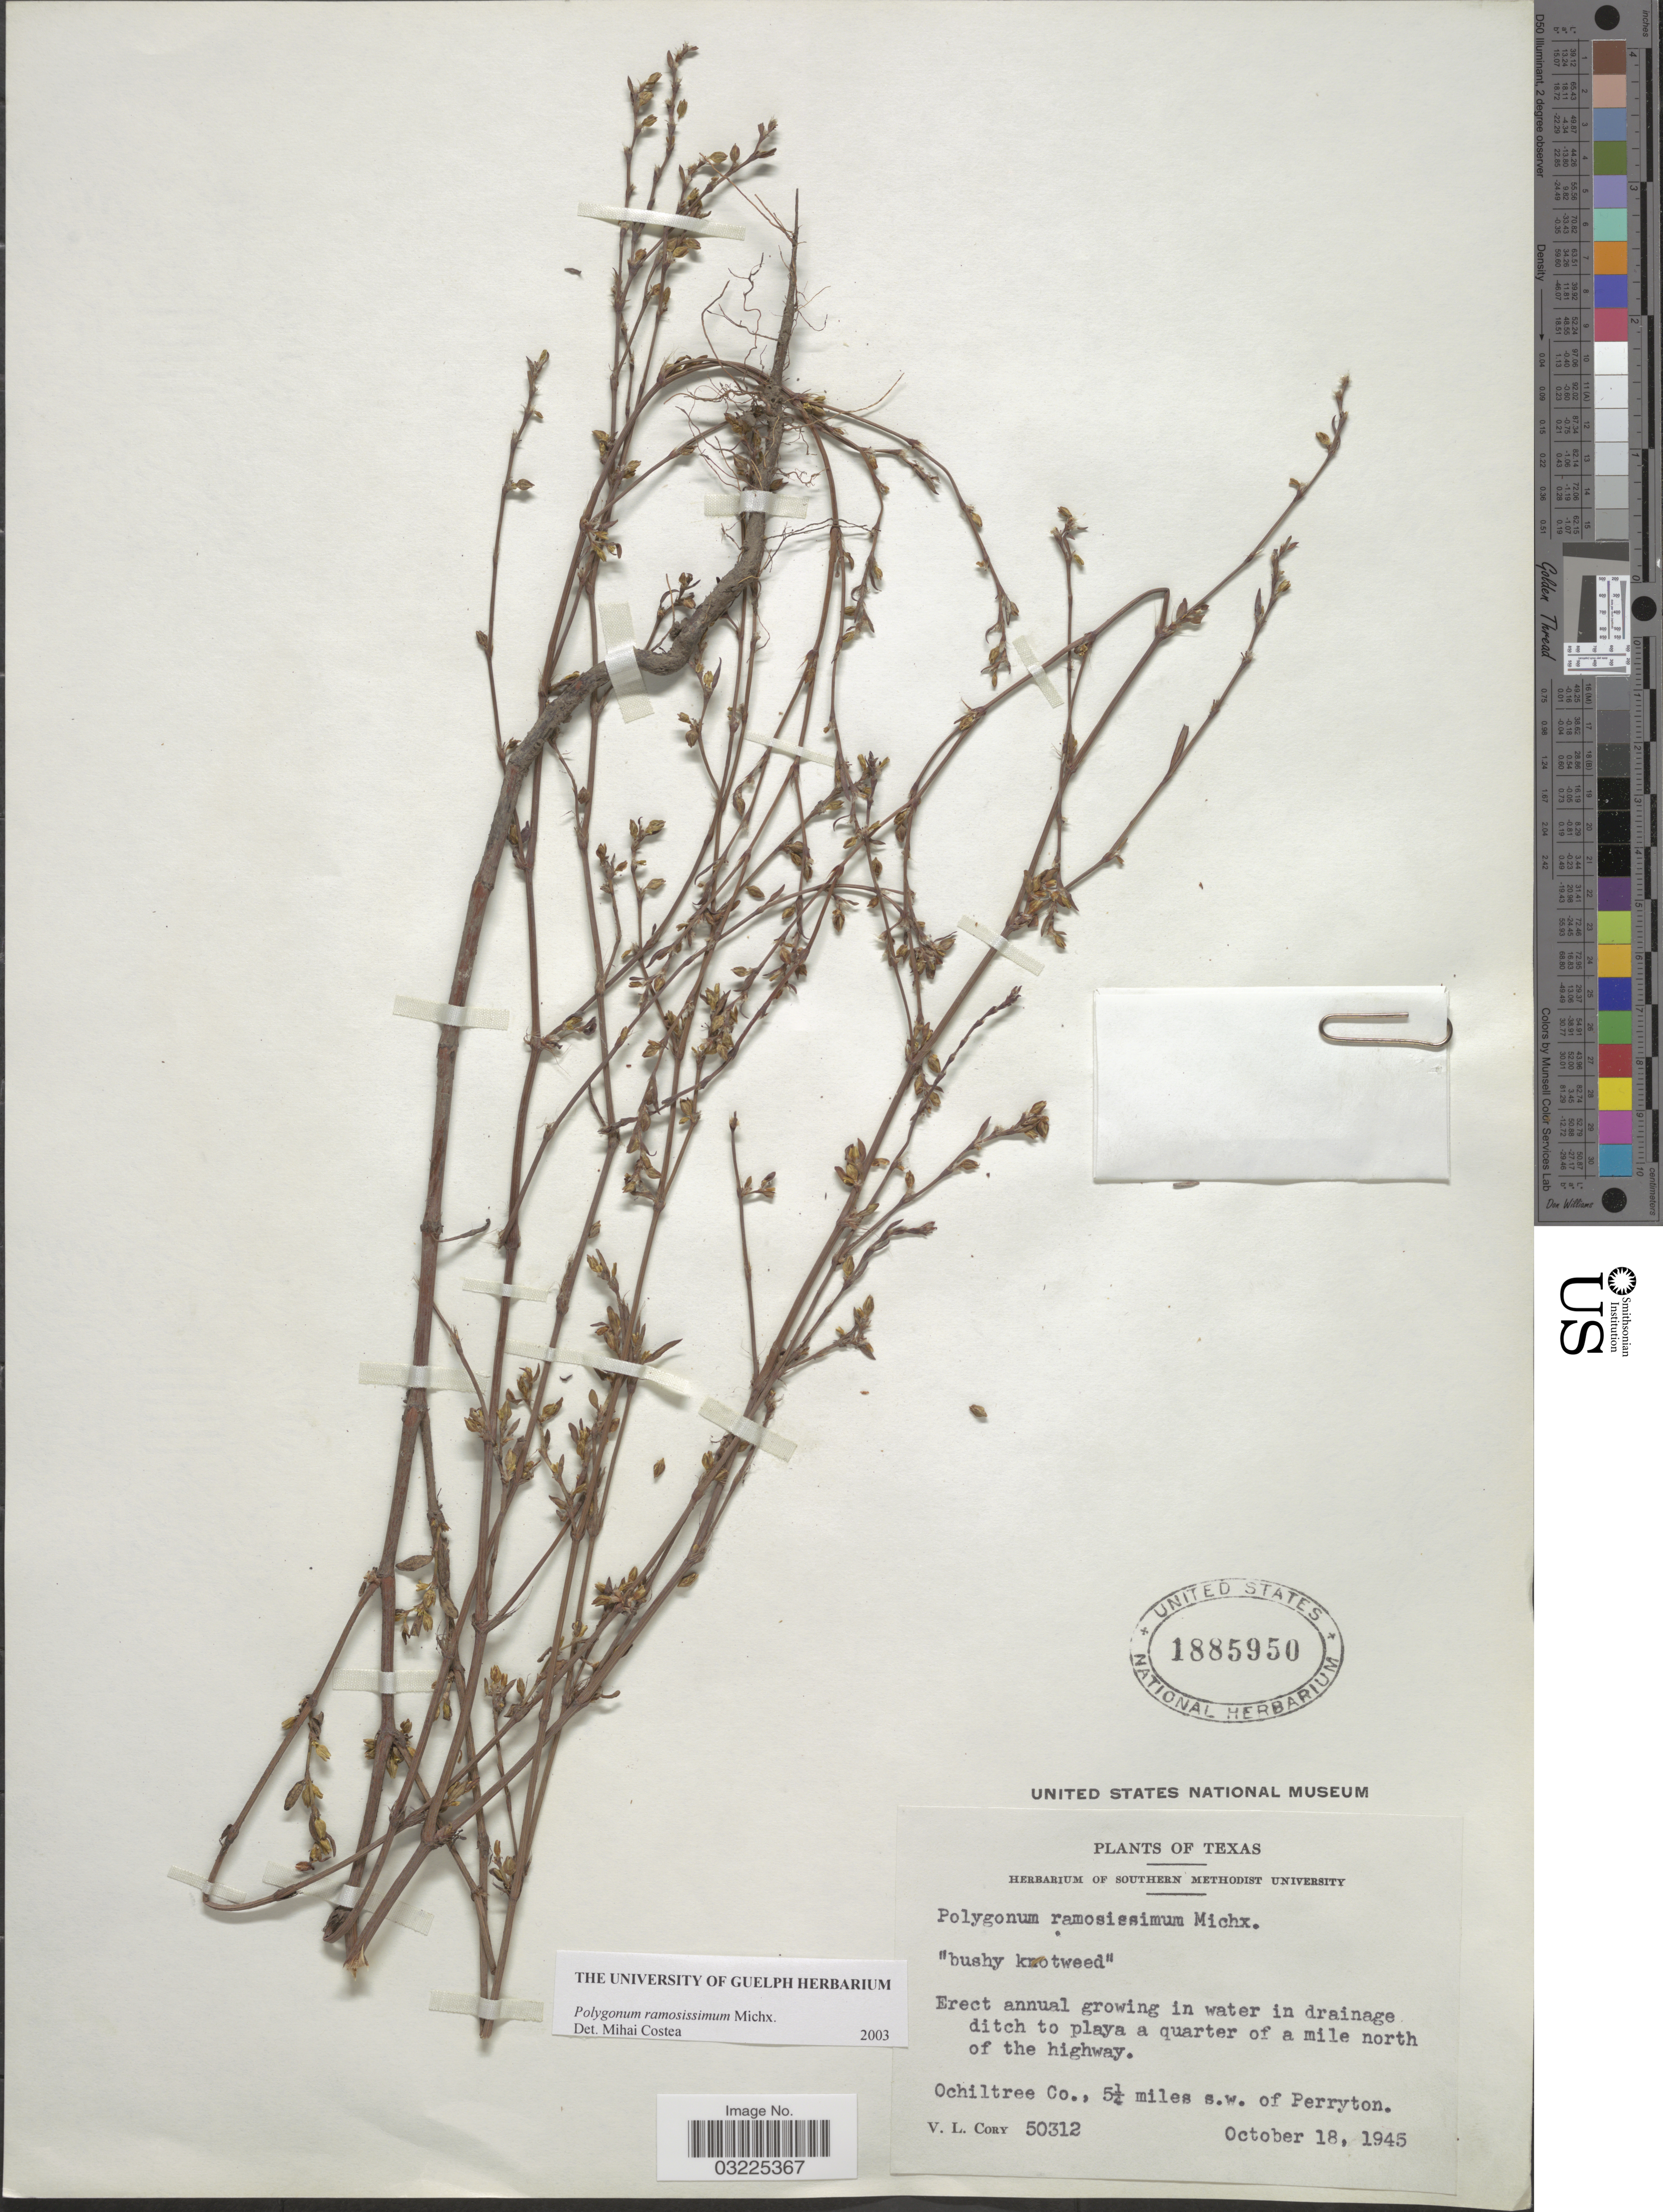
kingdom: Plantae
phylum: Tracheophyta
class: Magnoliopsida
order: Caryophyllales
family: Polygonaceae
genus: Polygonum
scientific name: Polygonum ramosissimum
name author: Michx.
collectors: V. Cory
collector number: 50312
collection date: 1945-10-18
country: United States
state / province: Texas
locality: Drainage ditch to playa a quarter of a mile north of the highway. Ochiltree Co., 5¼ miles s.w. of Perryton.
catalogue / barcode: US 1885950